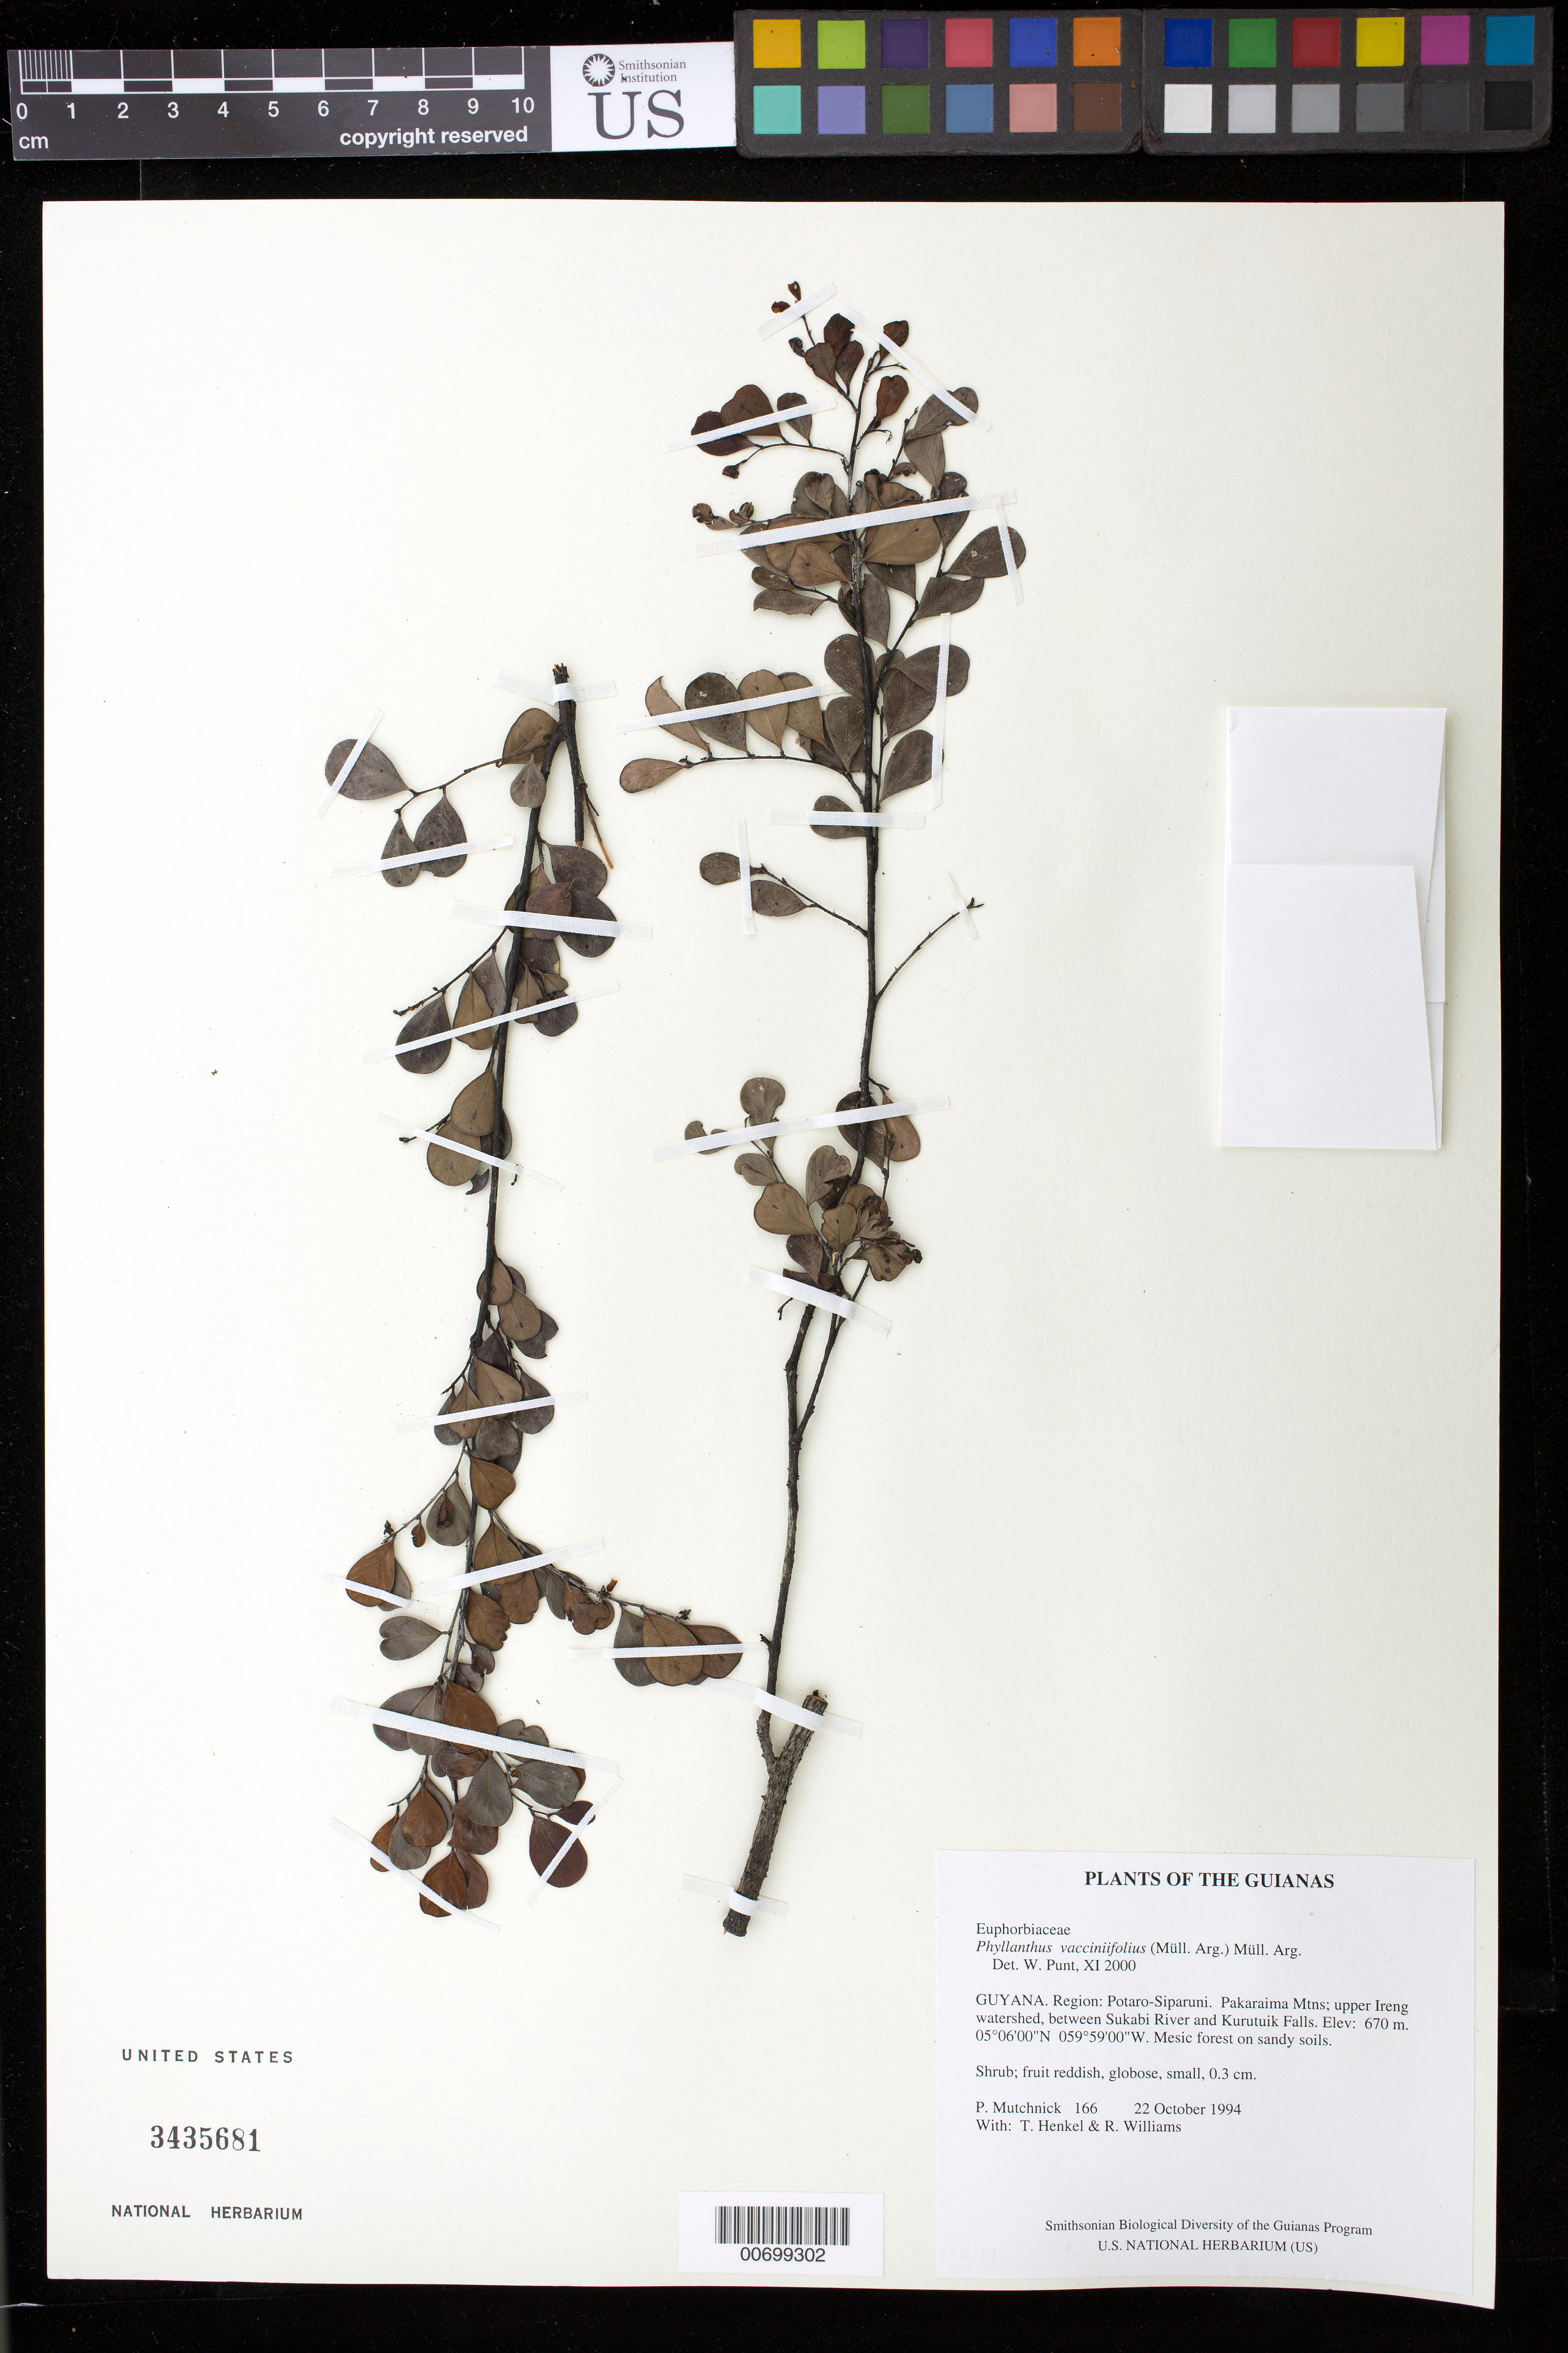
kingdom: Plantae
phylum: Tracheophyta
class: Magnoliopsida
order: Malpighiales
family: Phyllanthaceae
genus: Phyllanthus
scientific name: Phyllanthus vacciniifolius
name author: (Müll. Arg.) Müll. Arg.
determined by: Punt, W.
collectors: P. Mutchnick, T. Henkel & R. Williams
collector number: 166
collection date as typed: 22 October 1994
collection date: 1994-10-22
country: Guyana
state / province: Potaro-Siparuni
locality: Pakaraima Mtns; upper Ireng watershed, between Sukabi River and Kurutuik Falls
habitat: Mesic forest on sandy soils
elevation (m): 670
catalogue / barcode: US 3435681